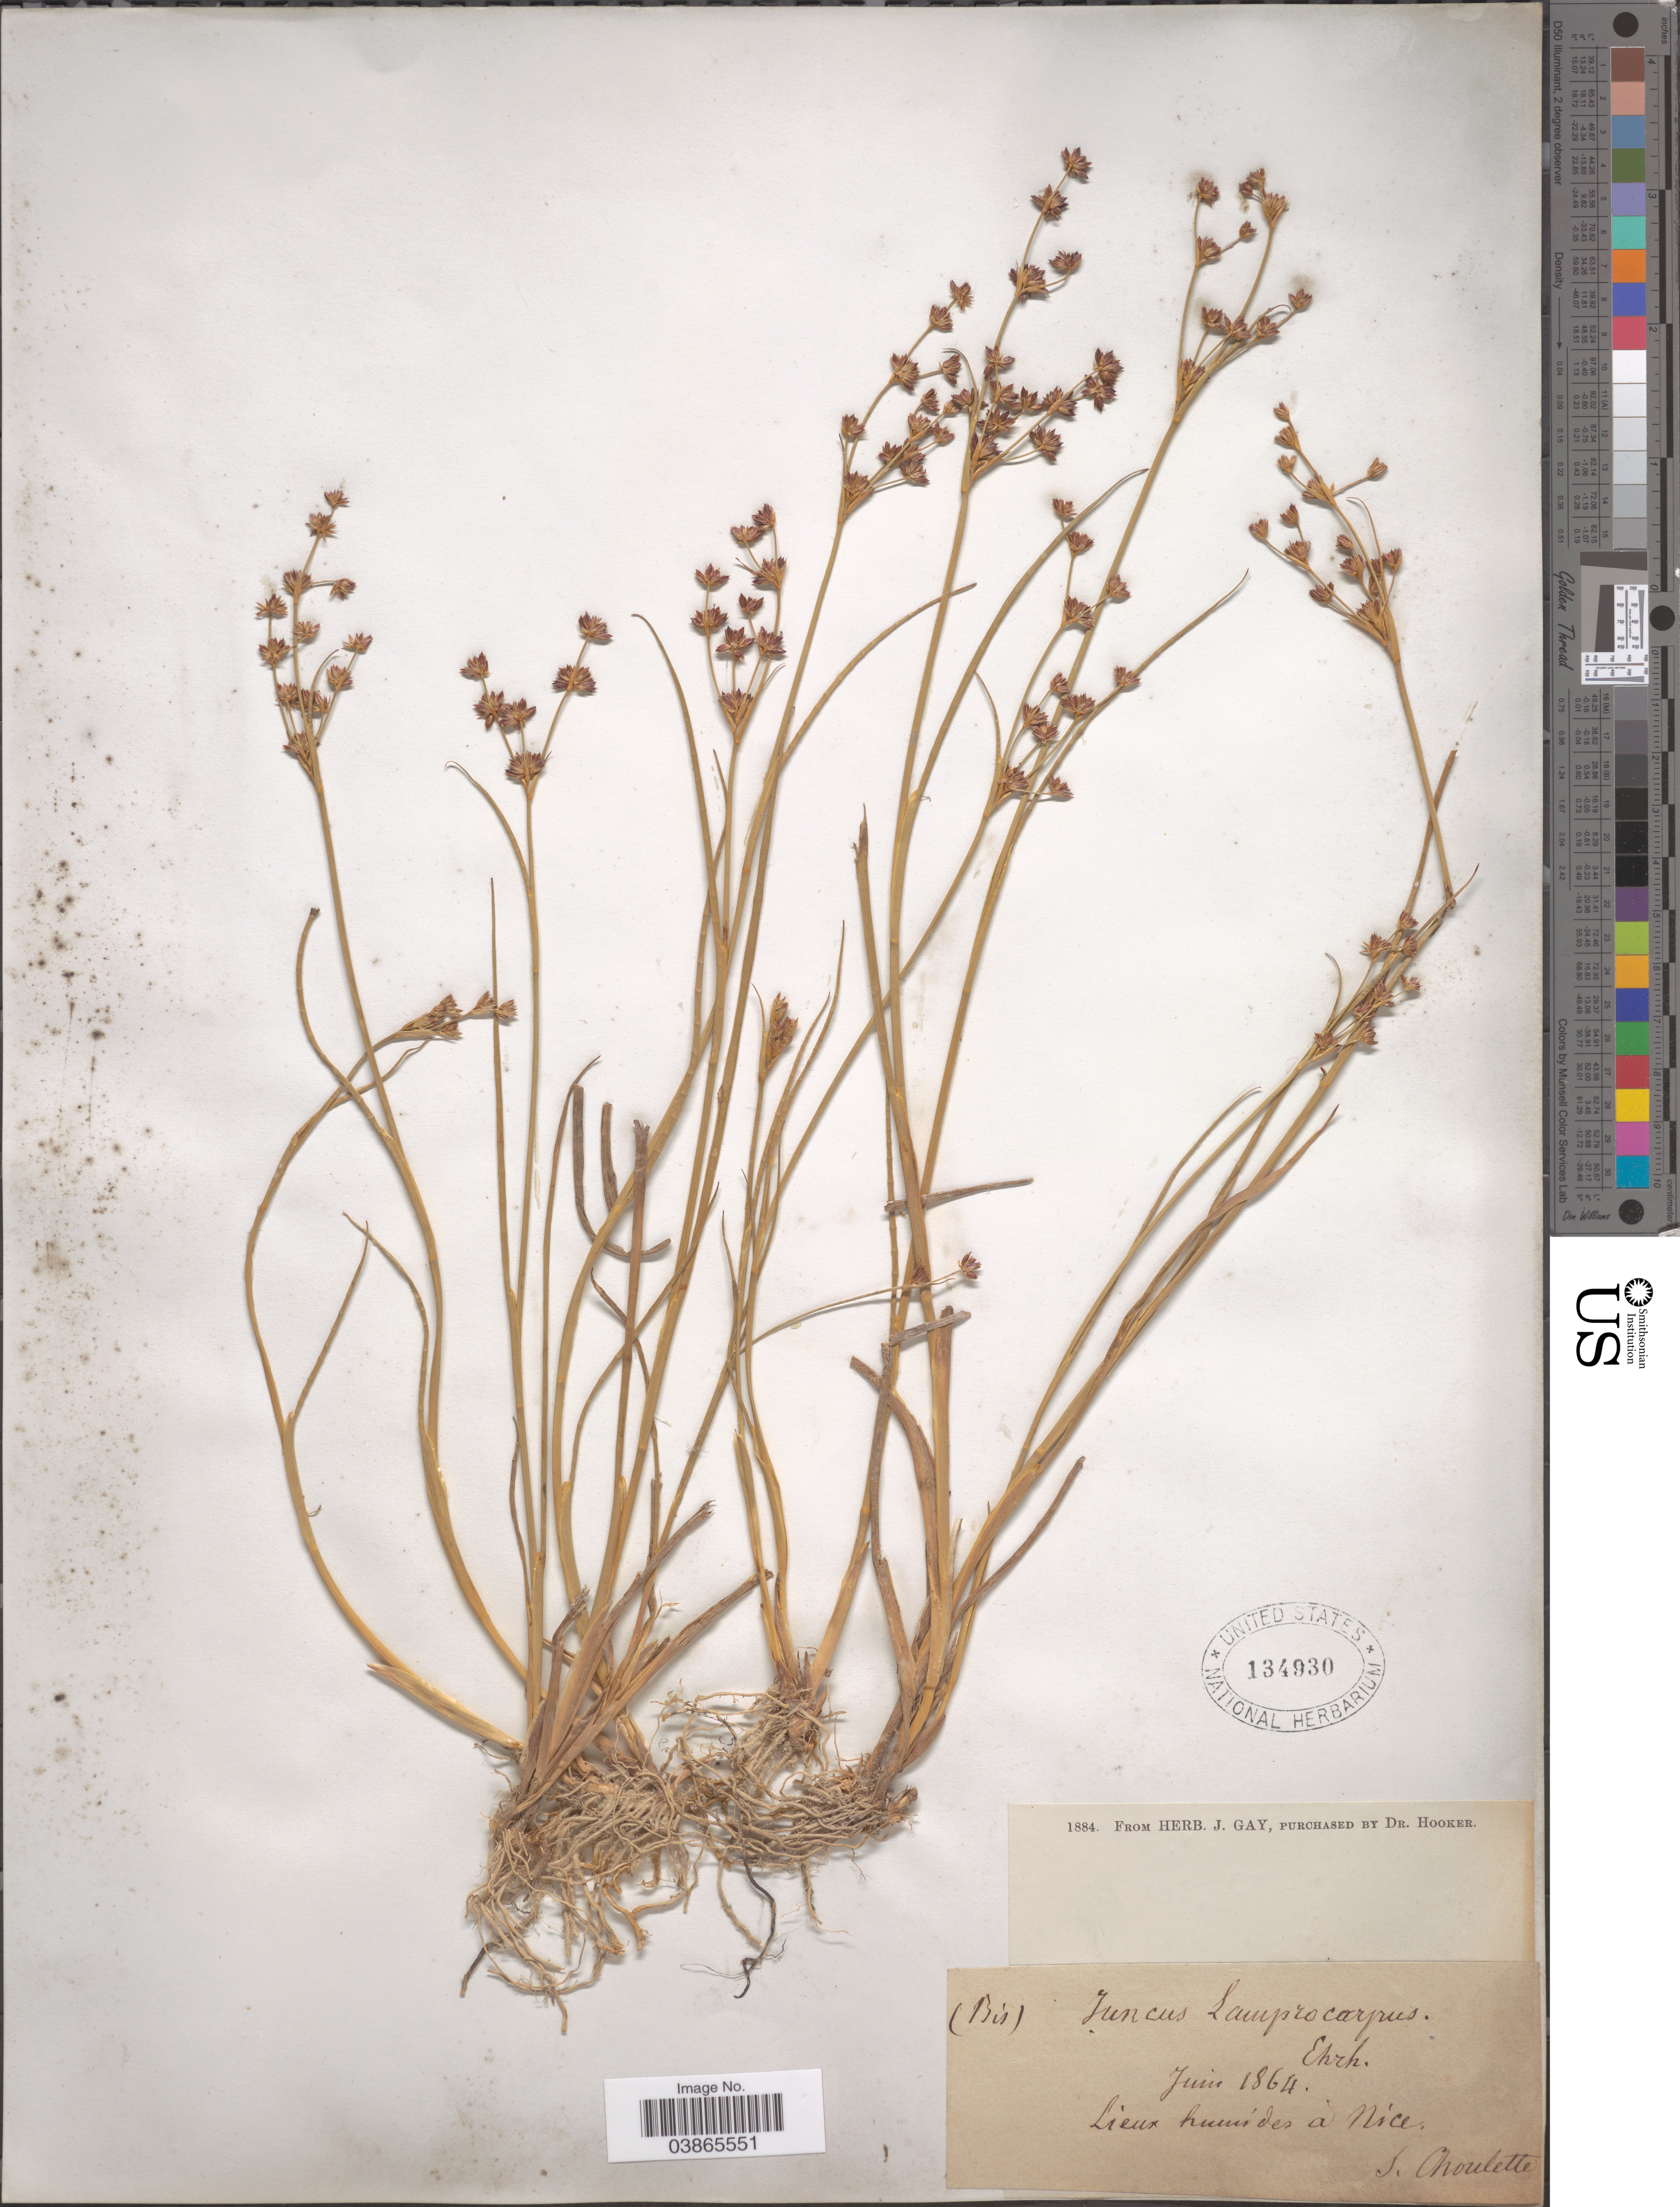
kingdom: Plantae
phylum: Tracheophyta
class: Liliopsida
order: Poales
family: Juncaceae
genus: Juncus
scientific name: Juncus lampocarpus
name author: Ehrh.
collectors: S. Choulette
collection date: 1864-06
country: France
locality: Lieux humides à Nice.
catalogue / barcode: US 134930